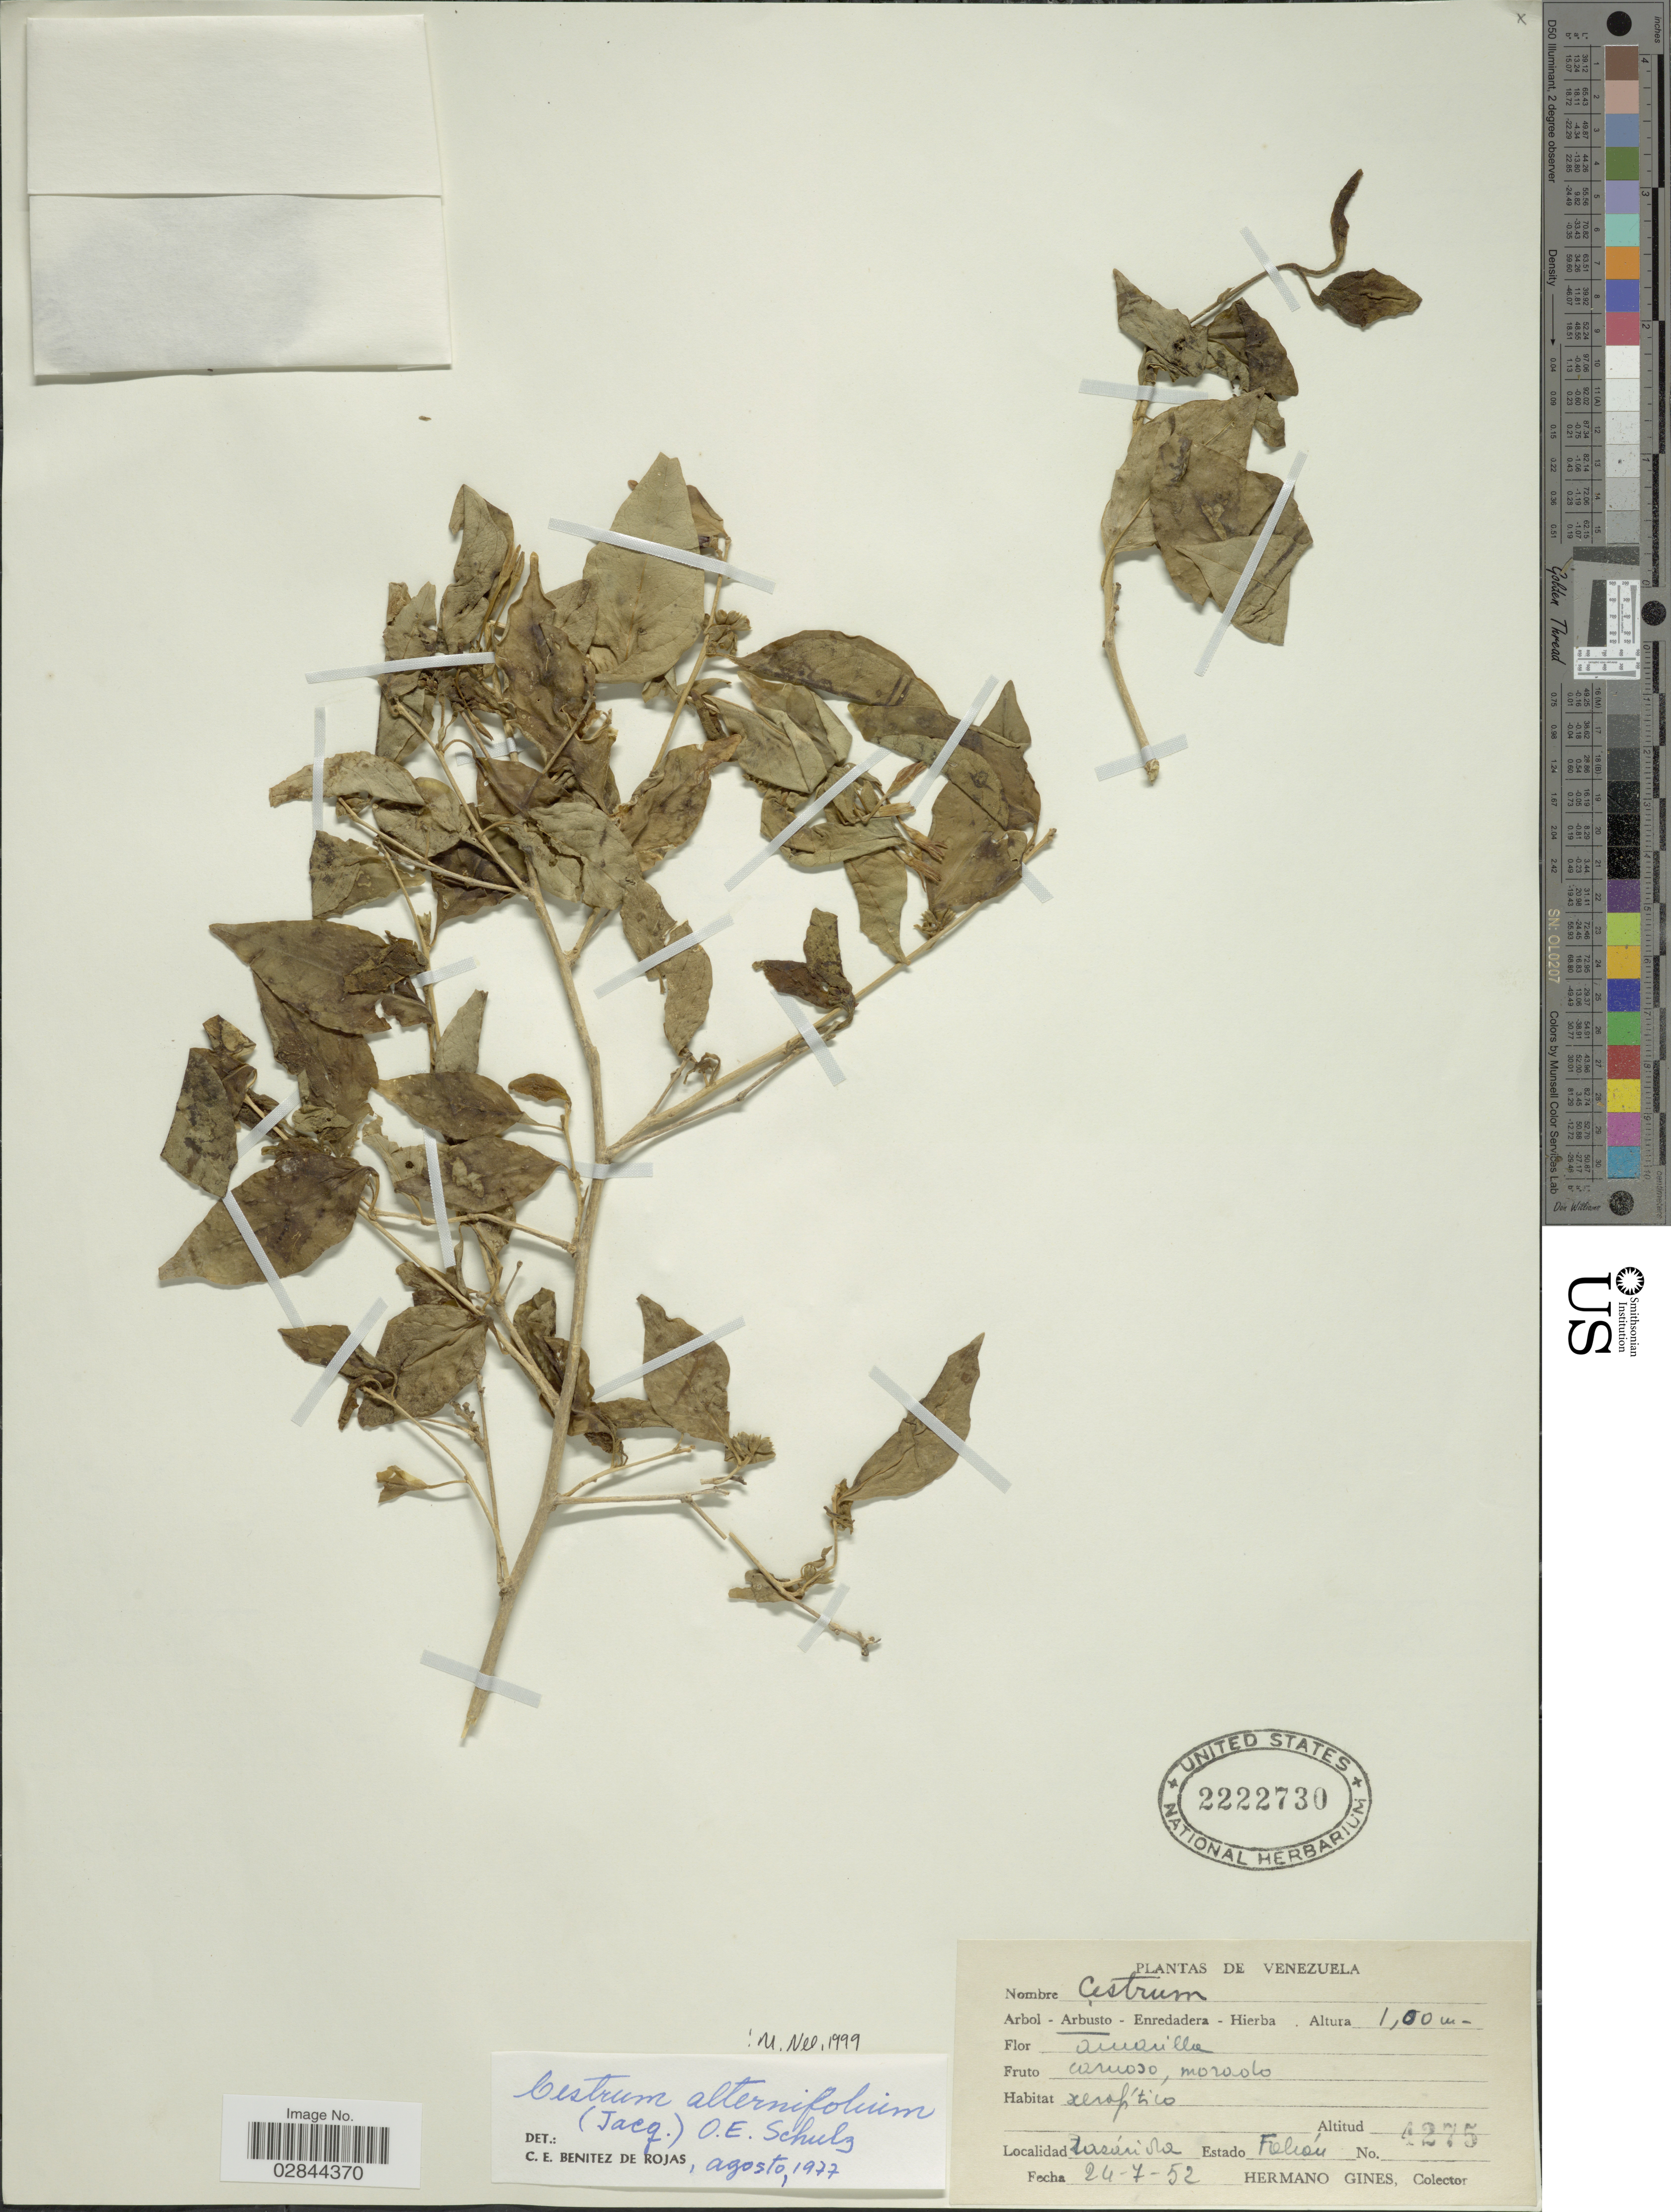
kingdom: Plantae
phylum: Tracheophyta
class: Magnoliopsida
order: Solanales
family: Solanaceae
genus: Cestrum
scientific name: Cestrum alternifolium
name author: (Jacq.) O.E. Schulz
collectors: Bro. Gines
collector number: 4275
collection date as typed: Transcribed d/m/y: 24/7/52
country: Venezuela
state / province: Falcón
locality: Fasinville.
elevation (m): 100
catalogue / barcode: US 2222730